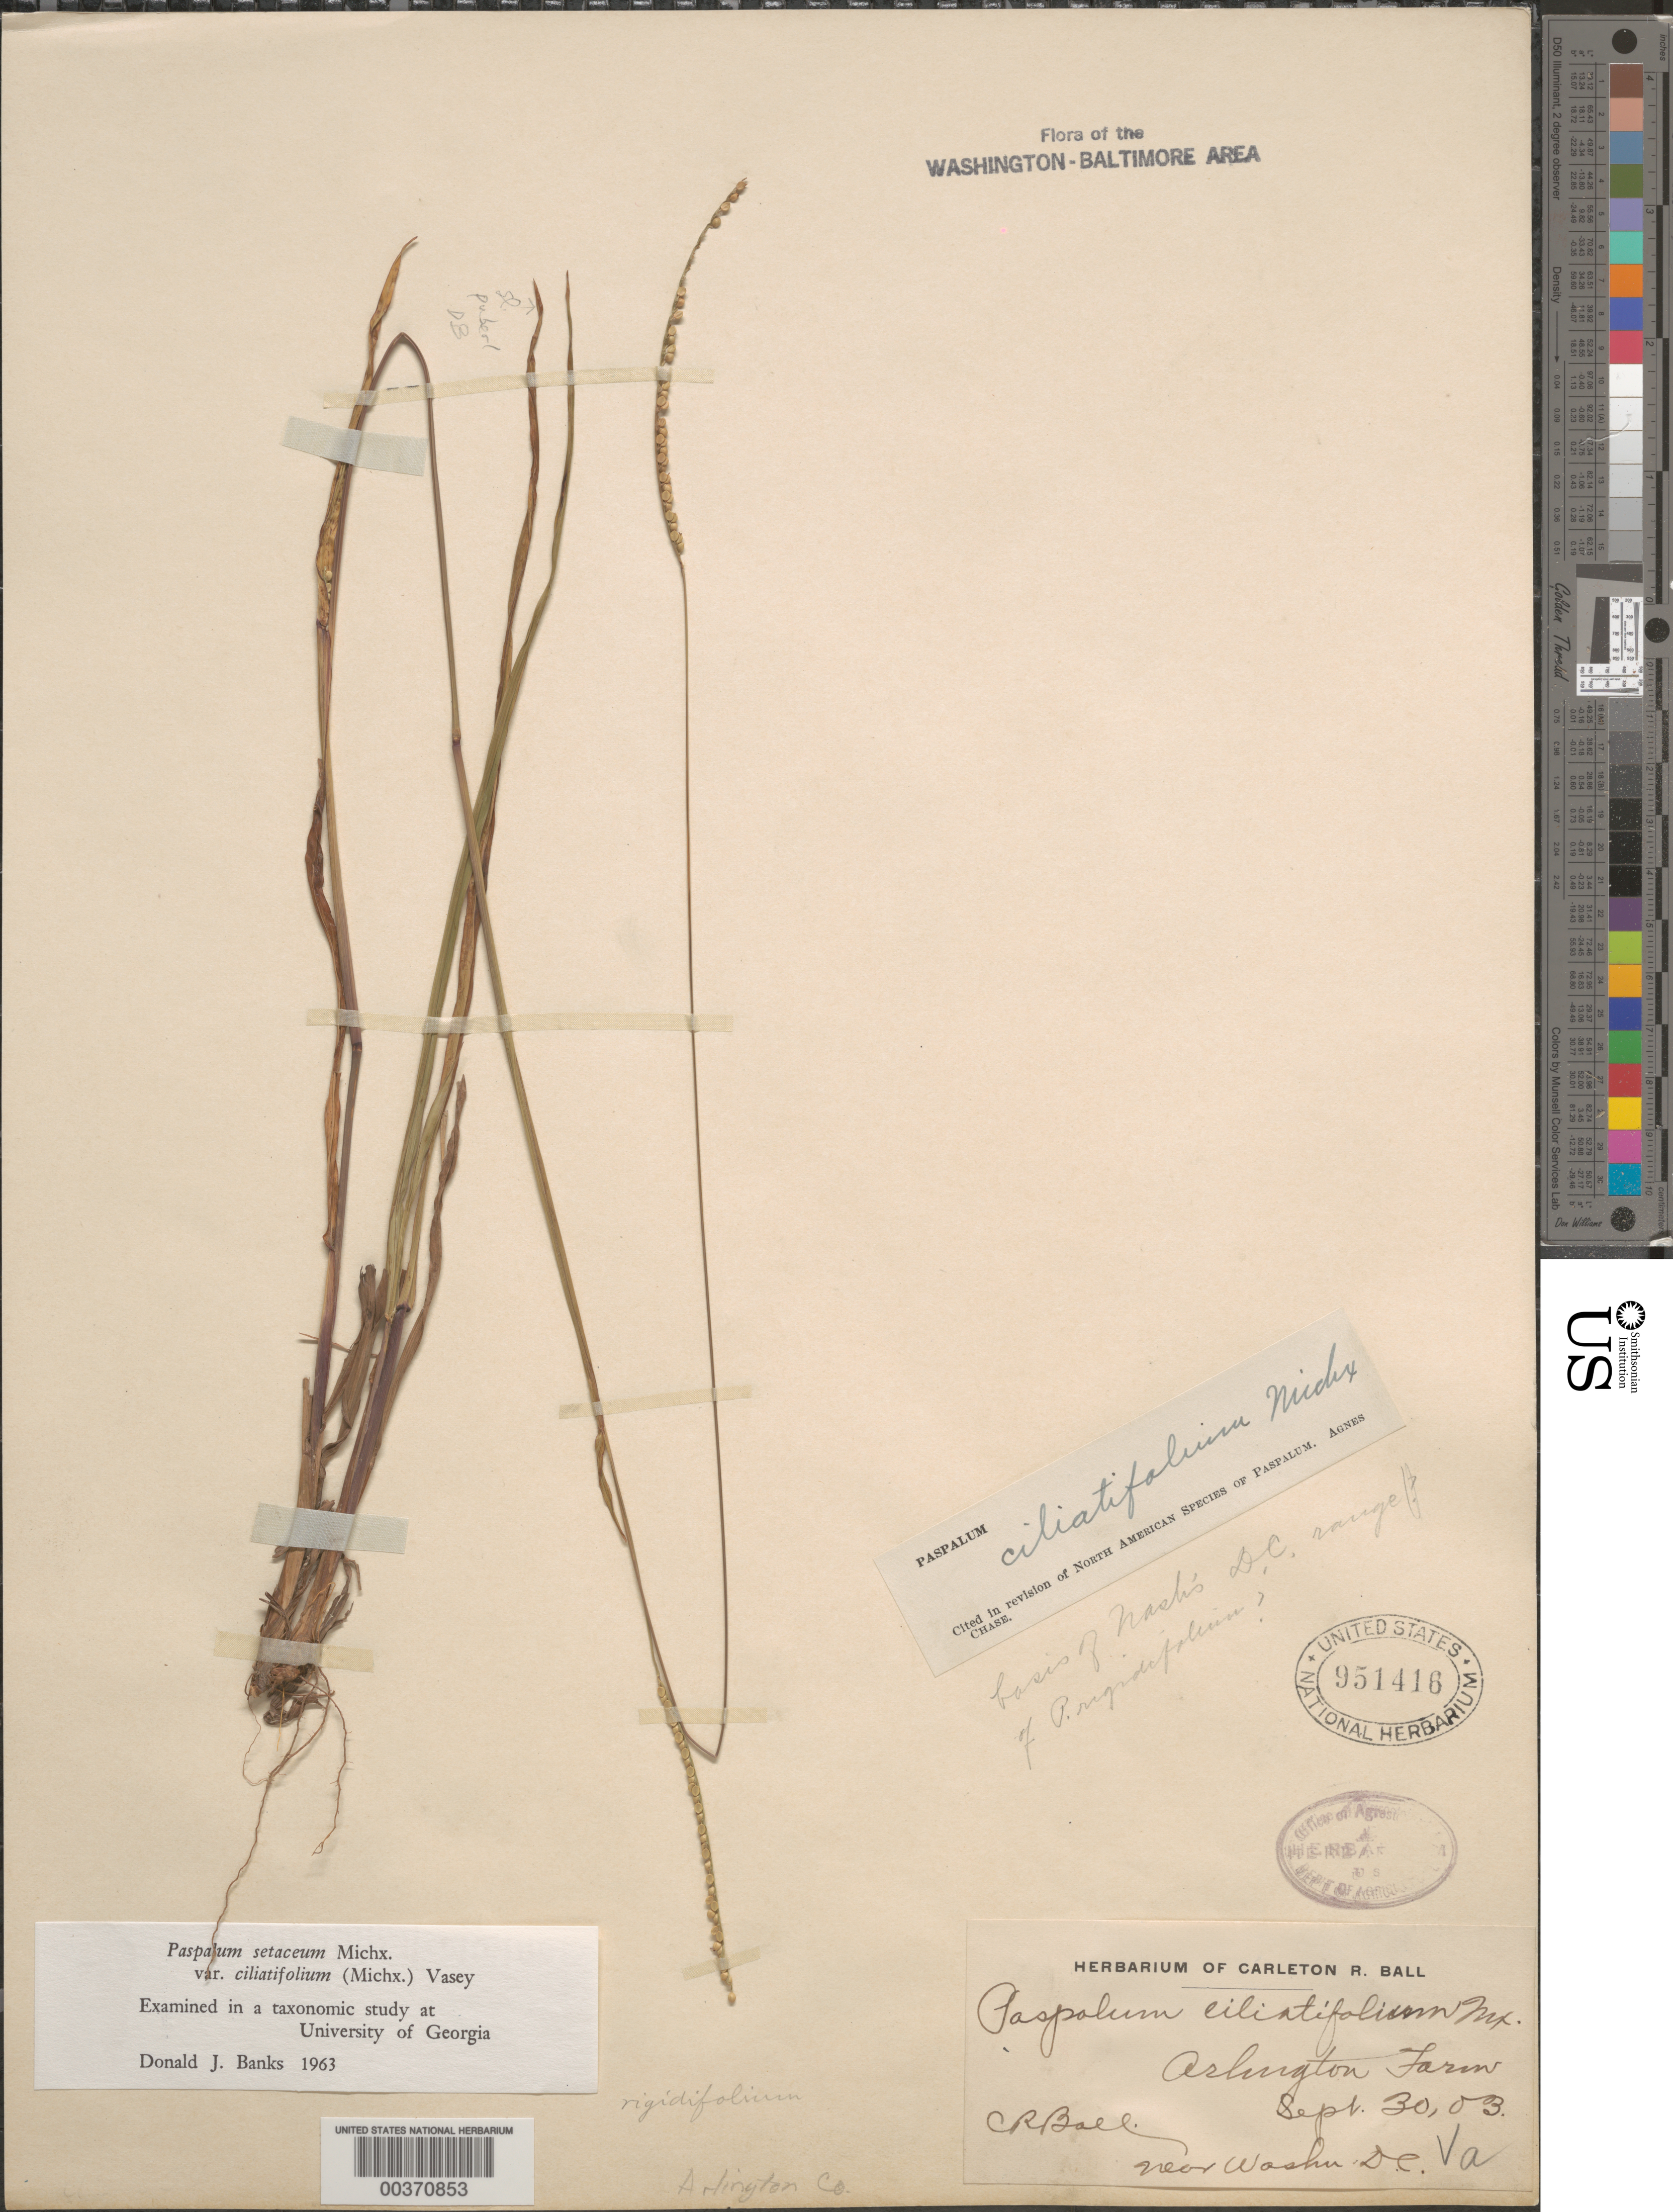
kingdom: Plantae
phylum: Tracheophyta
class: Liliopsida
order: Poales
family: Poaceae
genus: Paspalum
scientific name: Paspalum setaceum var. ciliatifolium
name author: (Michx.) Vasey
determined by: Banks, D. J.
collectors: C. R. Ball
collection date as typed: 30 Sep 1903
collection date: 1903-09-30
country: United States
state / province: Virginia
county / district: Arlington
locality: Near Washington DC, Arlington Farm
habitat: Farm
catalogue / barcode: US 951416